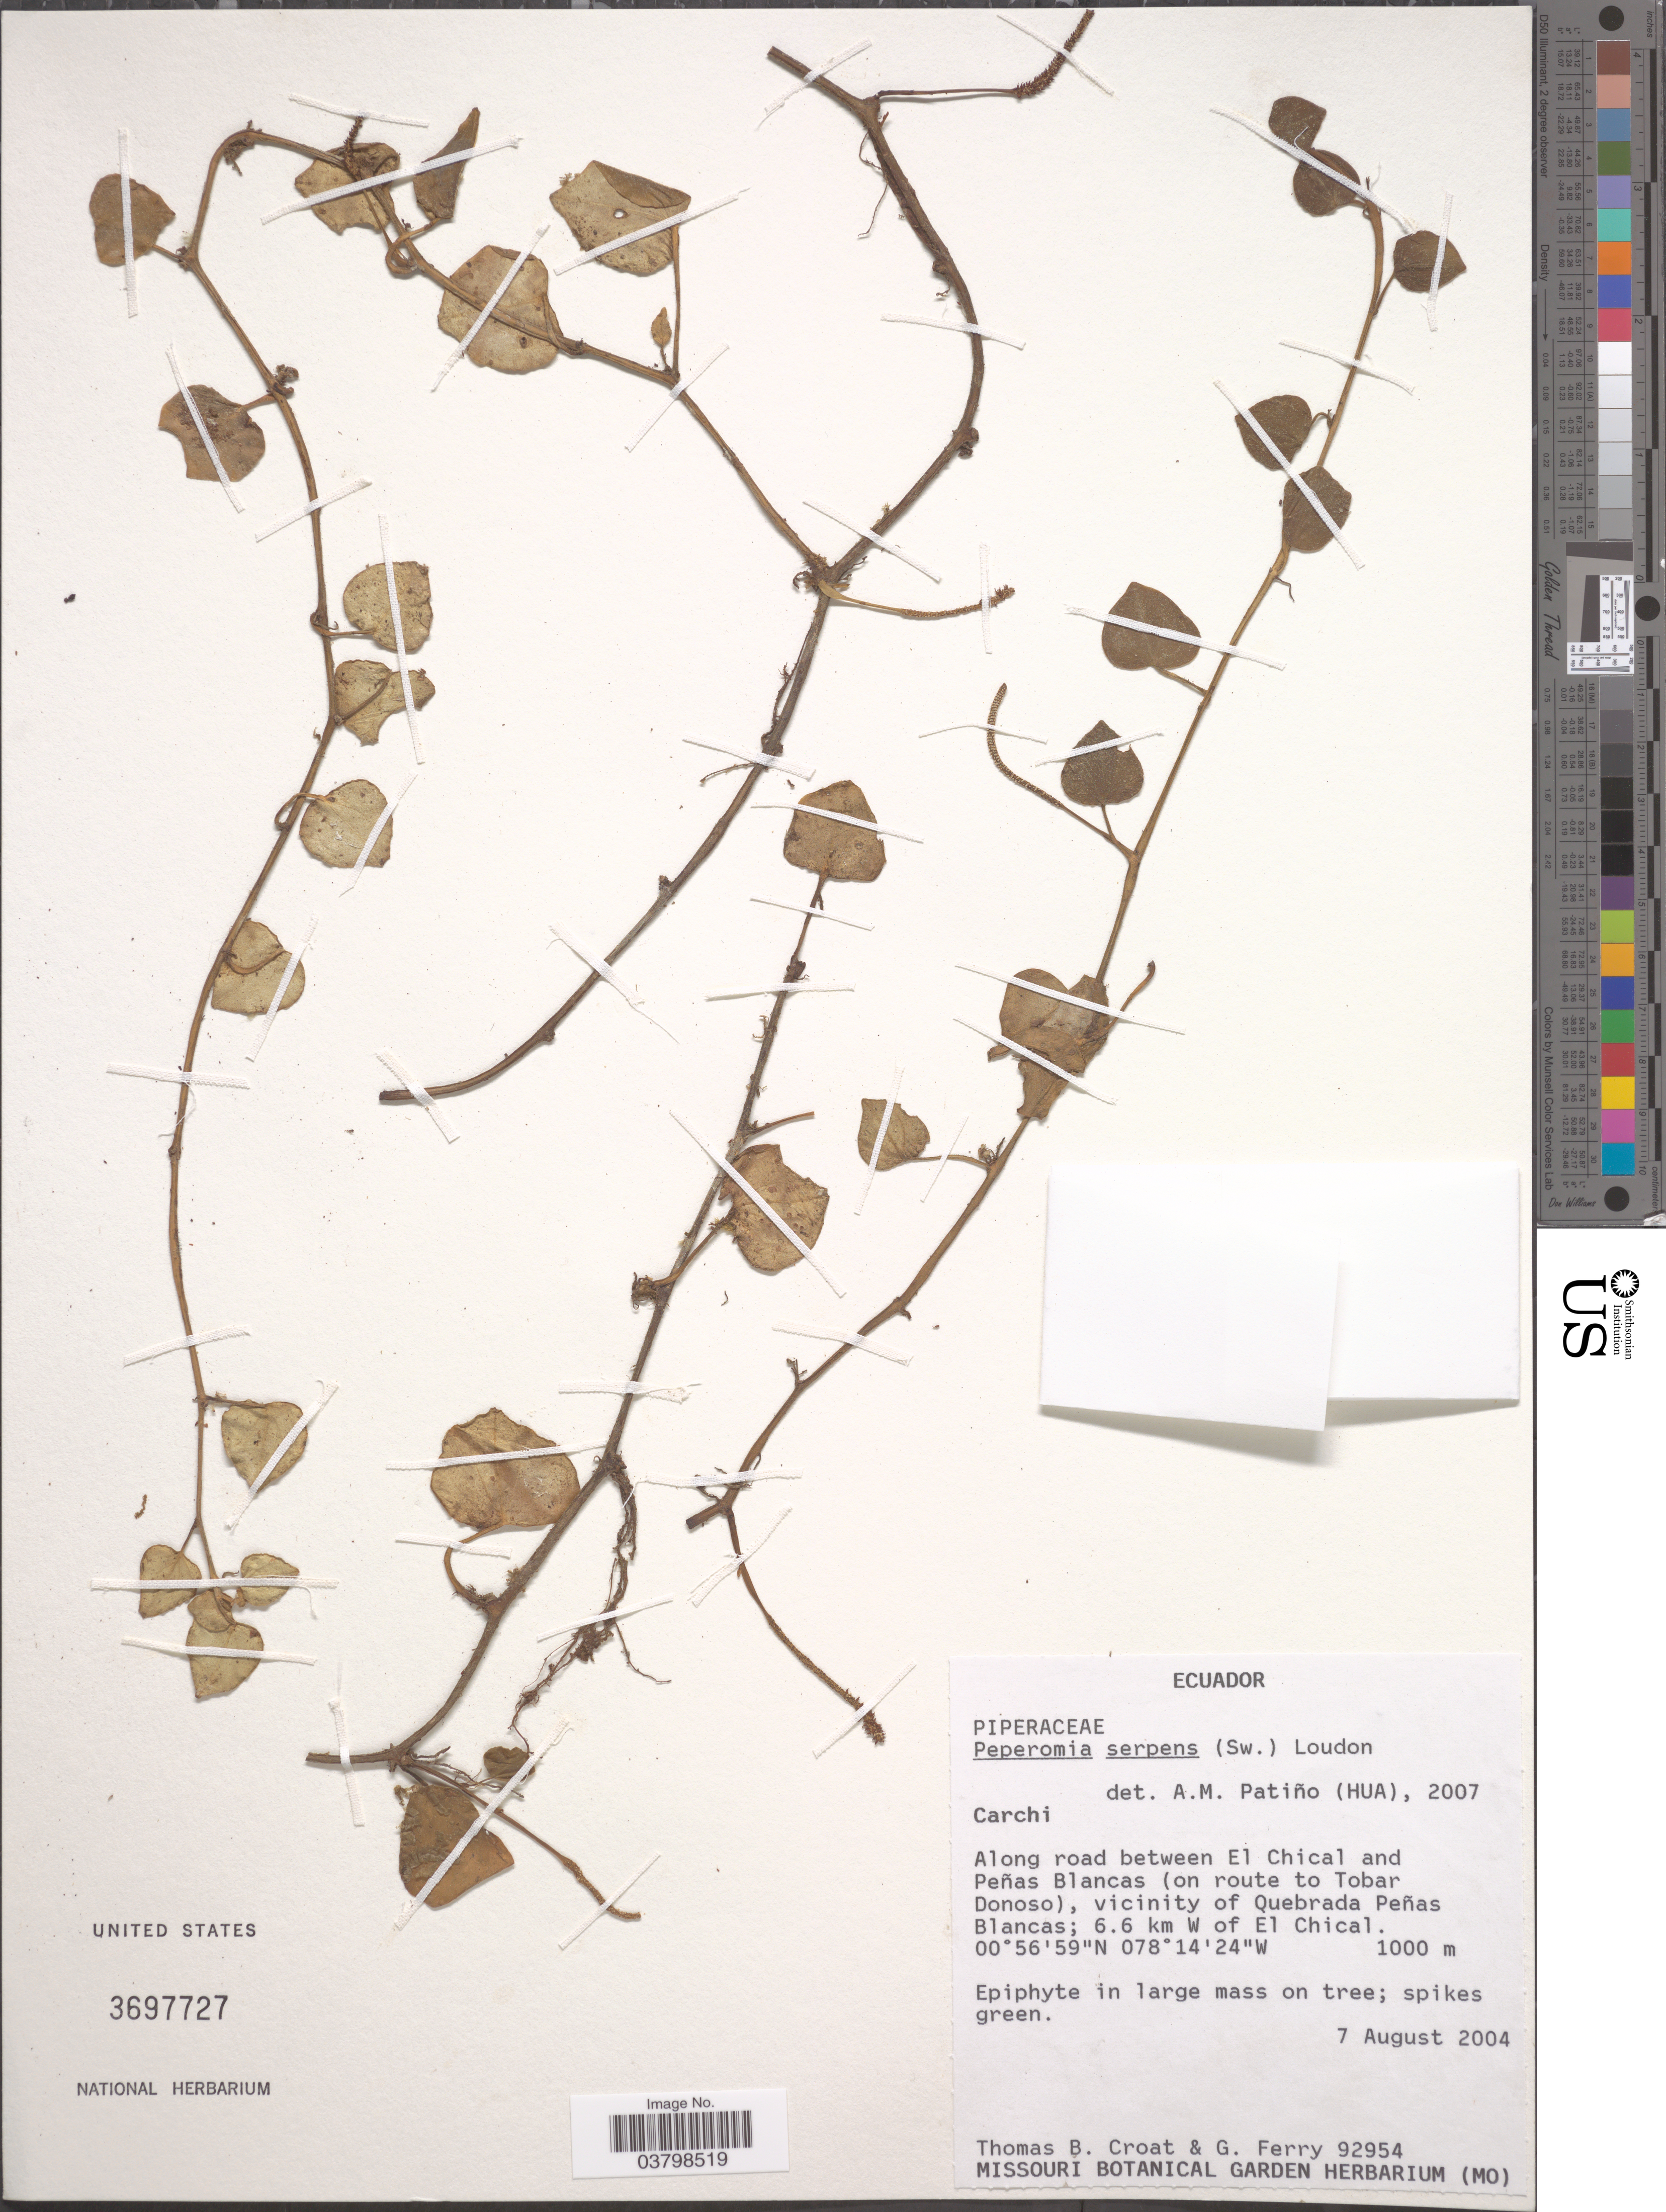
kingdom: Plantae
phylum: Tracheophyta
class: Magnoliopsida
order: Piperales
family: Piperaceae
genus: Peperomia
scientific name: Peperomia serpens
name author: (Sw.) Loudon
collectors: T. B. Croat & G. Ferry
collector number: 92954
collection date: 2004-08-07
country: Ecuador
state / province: Carchi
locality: Along road between El Chical and Peñas Blancas (on route to Tobar Donoso), vicinity of Quebrada Peñas Blancas; 6.6 km W of El Chical.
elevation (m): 1000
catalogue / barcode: US 3697727